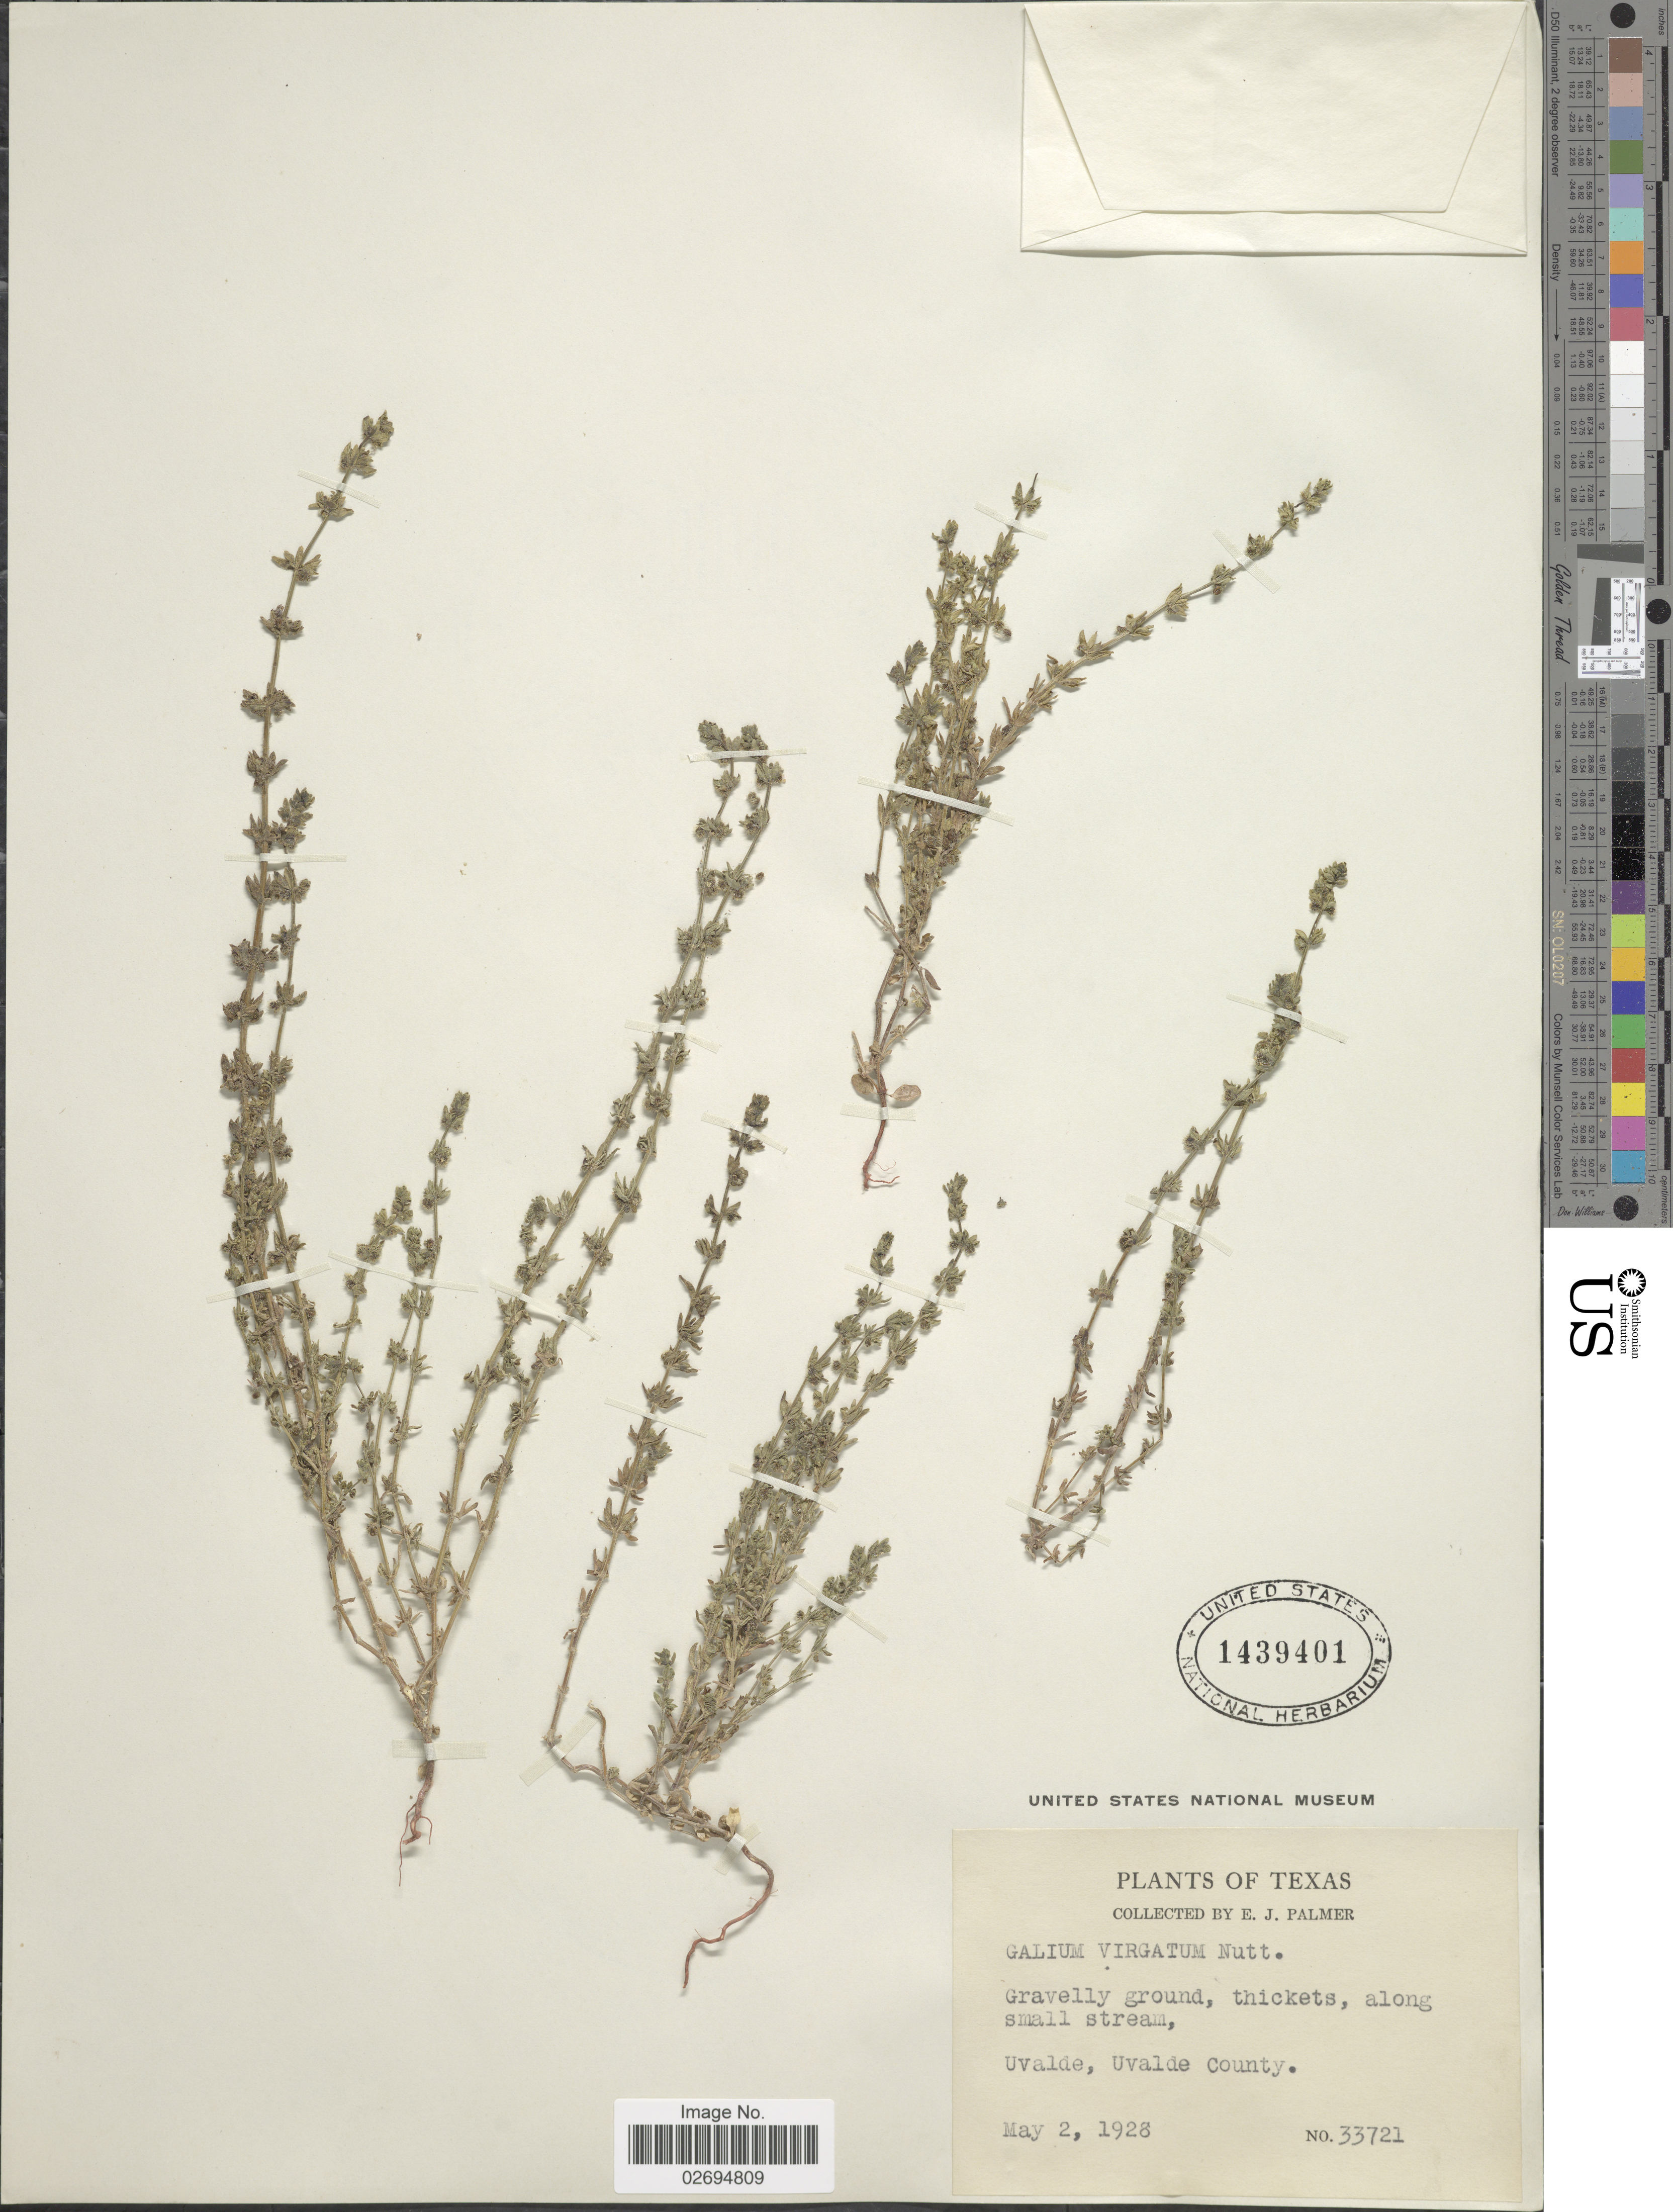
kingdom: Plantae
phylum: Tracheophyta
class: Magnoliopsida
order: Gentianales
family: Rubiaceae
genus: Galium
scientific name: Galium virgatum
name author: Nutt.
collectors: E. J. Palmer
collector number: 33721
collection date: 1928-05-02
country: United States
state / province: Texas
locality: Gravelly ground, thickets, along small stream, Uvalde, Uvalde County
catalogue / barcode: US 1439401